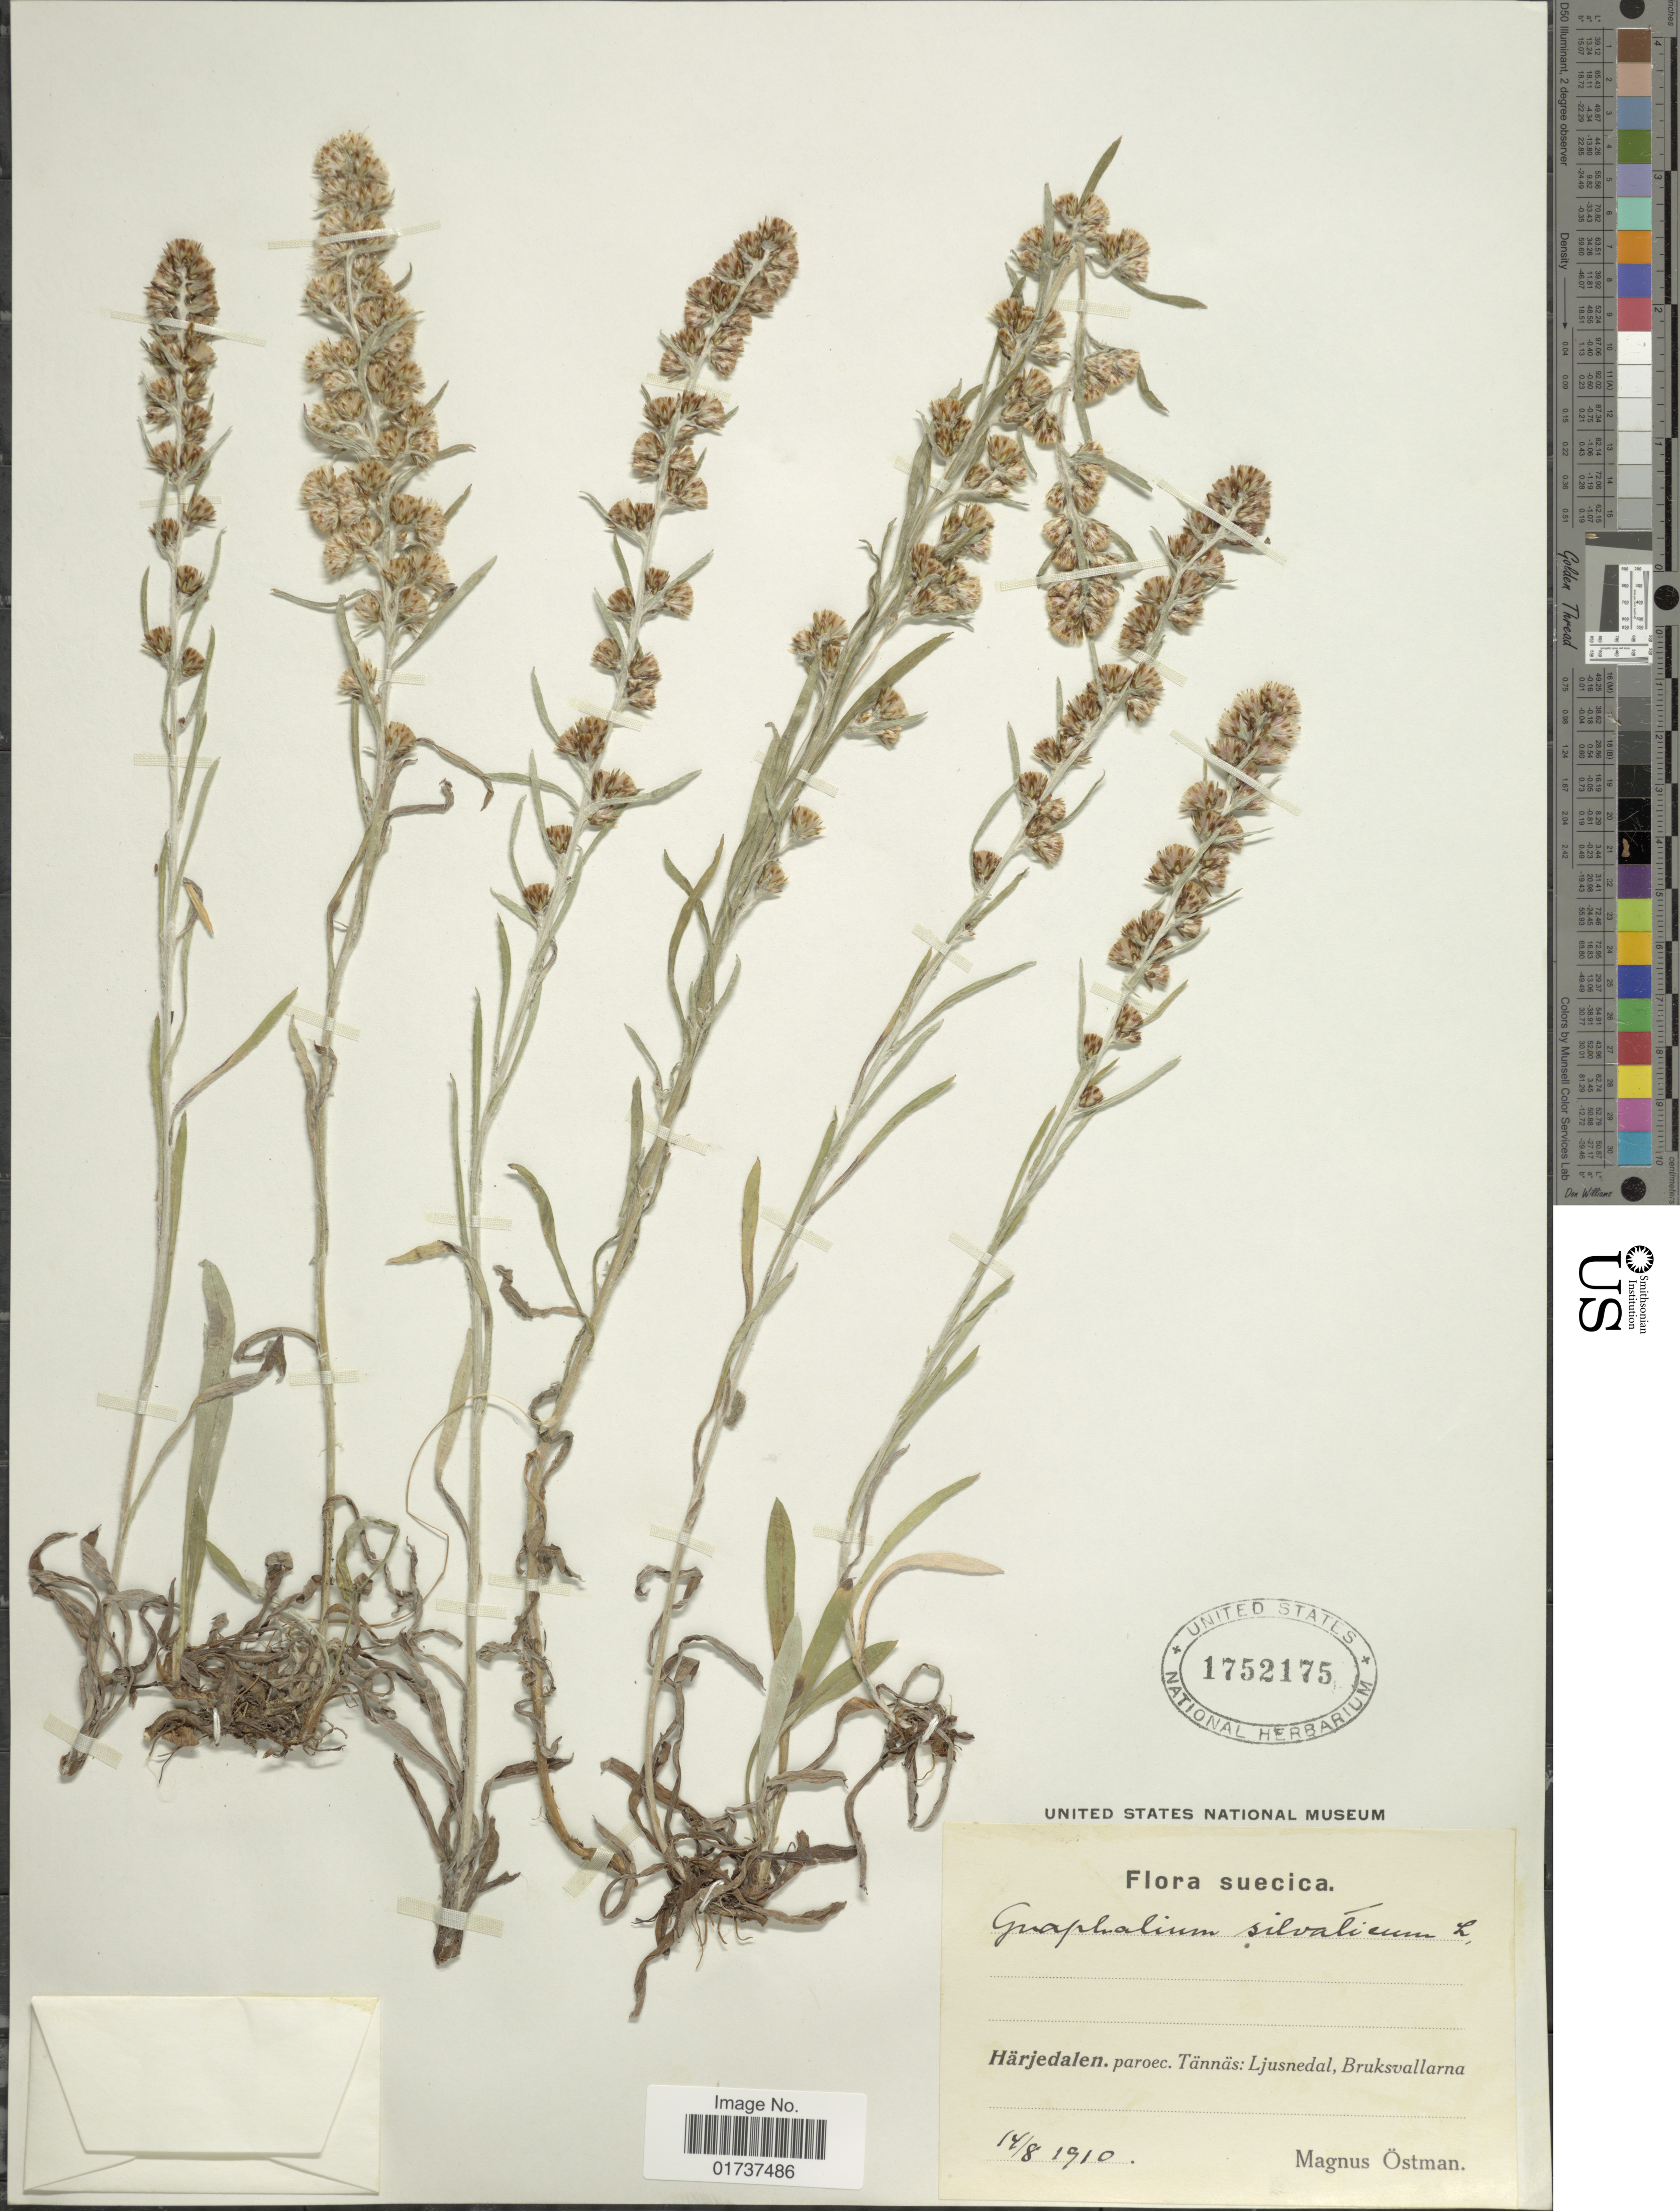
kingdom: Plantae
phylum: Tracheophyta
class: Magnoliopsida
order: Asterales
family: Asteraceae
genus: Gnaphalium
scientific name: Gnaphalium sylvaticum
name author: L.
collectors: M. Ostman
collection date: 1910-08-14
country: Sweden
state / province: Jamtland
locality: Suecica, Härjedalen, paroec, Tännäs: Ljusnedal, Bruksvallarna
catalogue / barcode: US 1752175